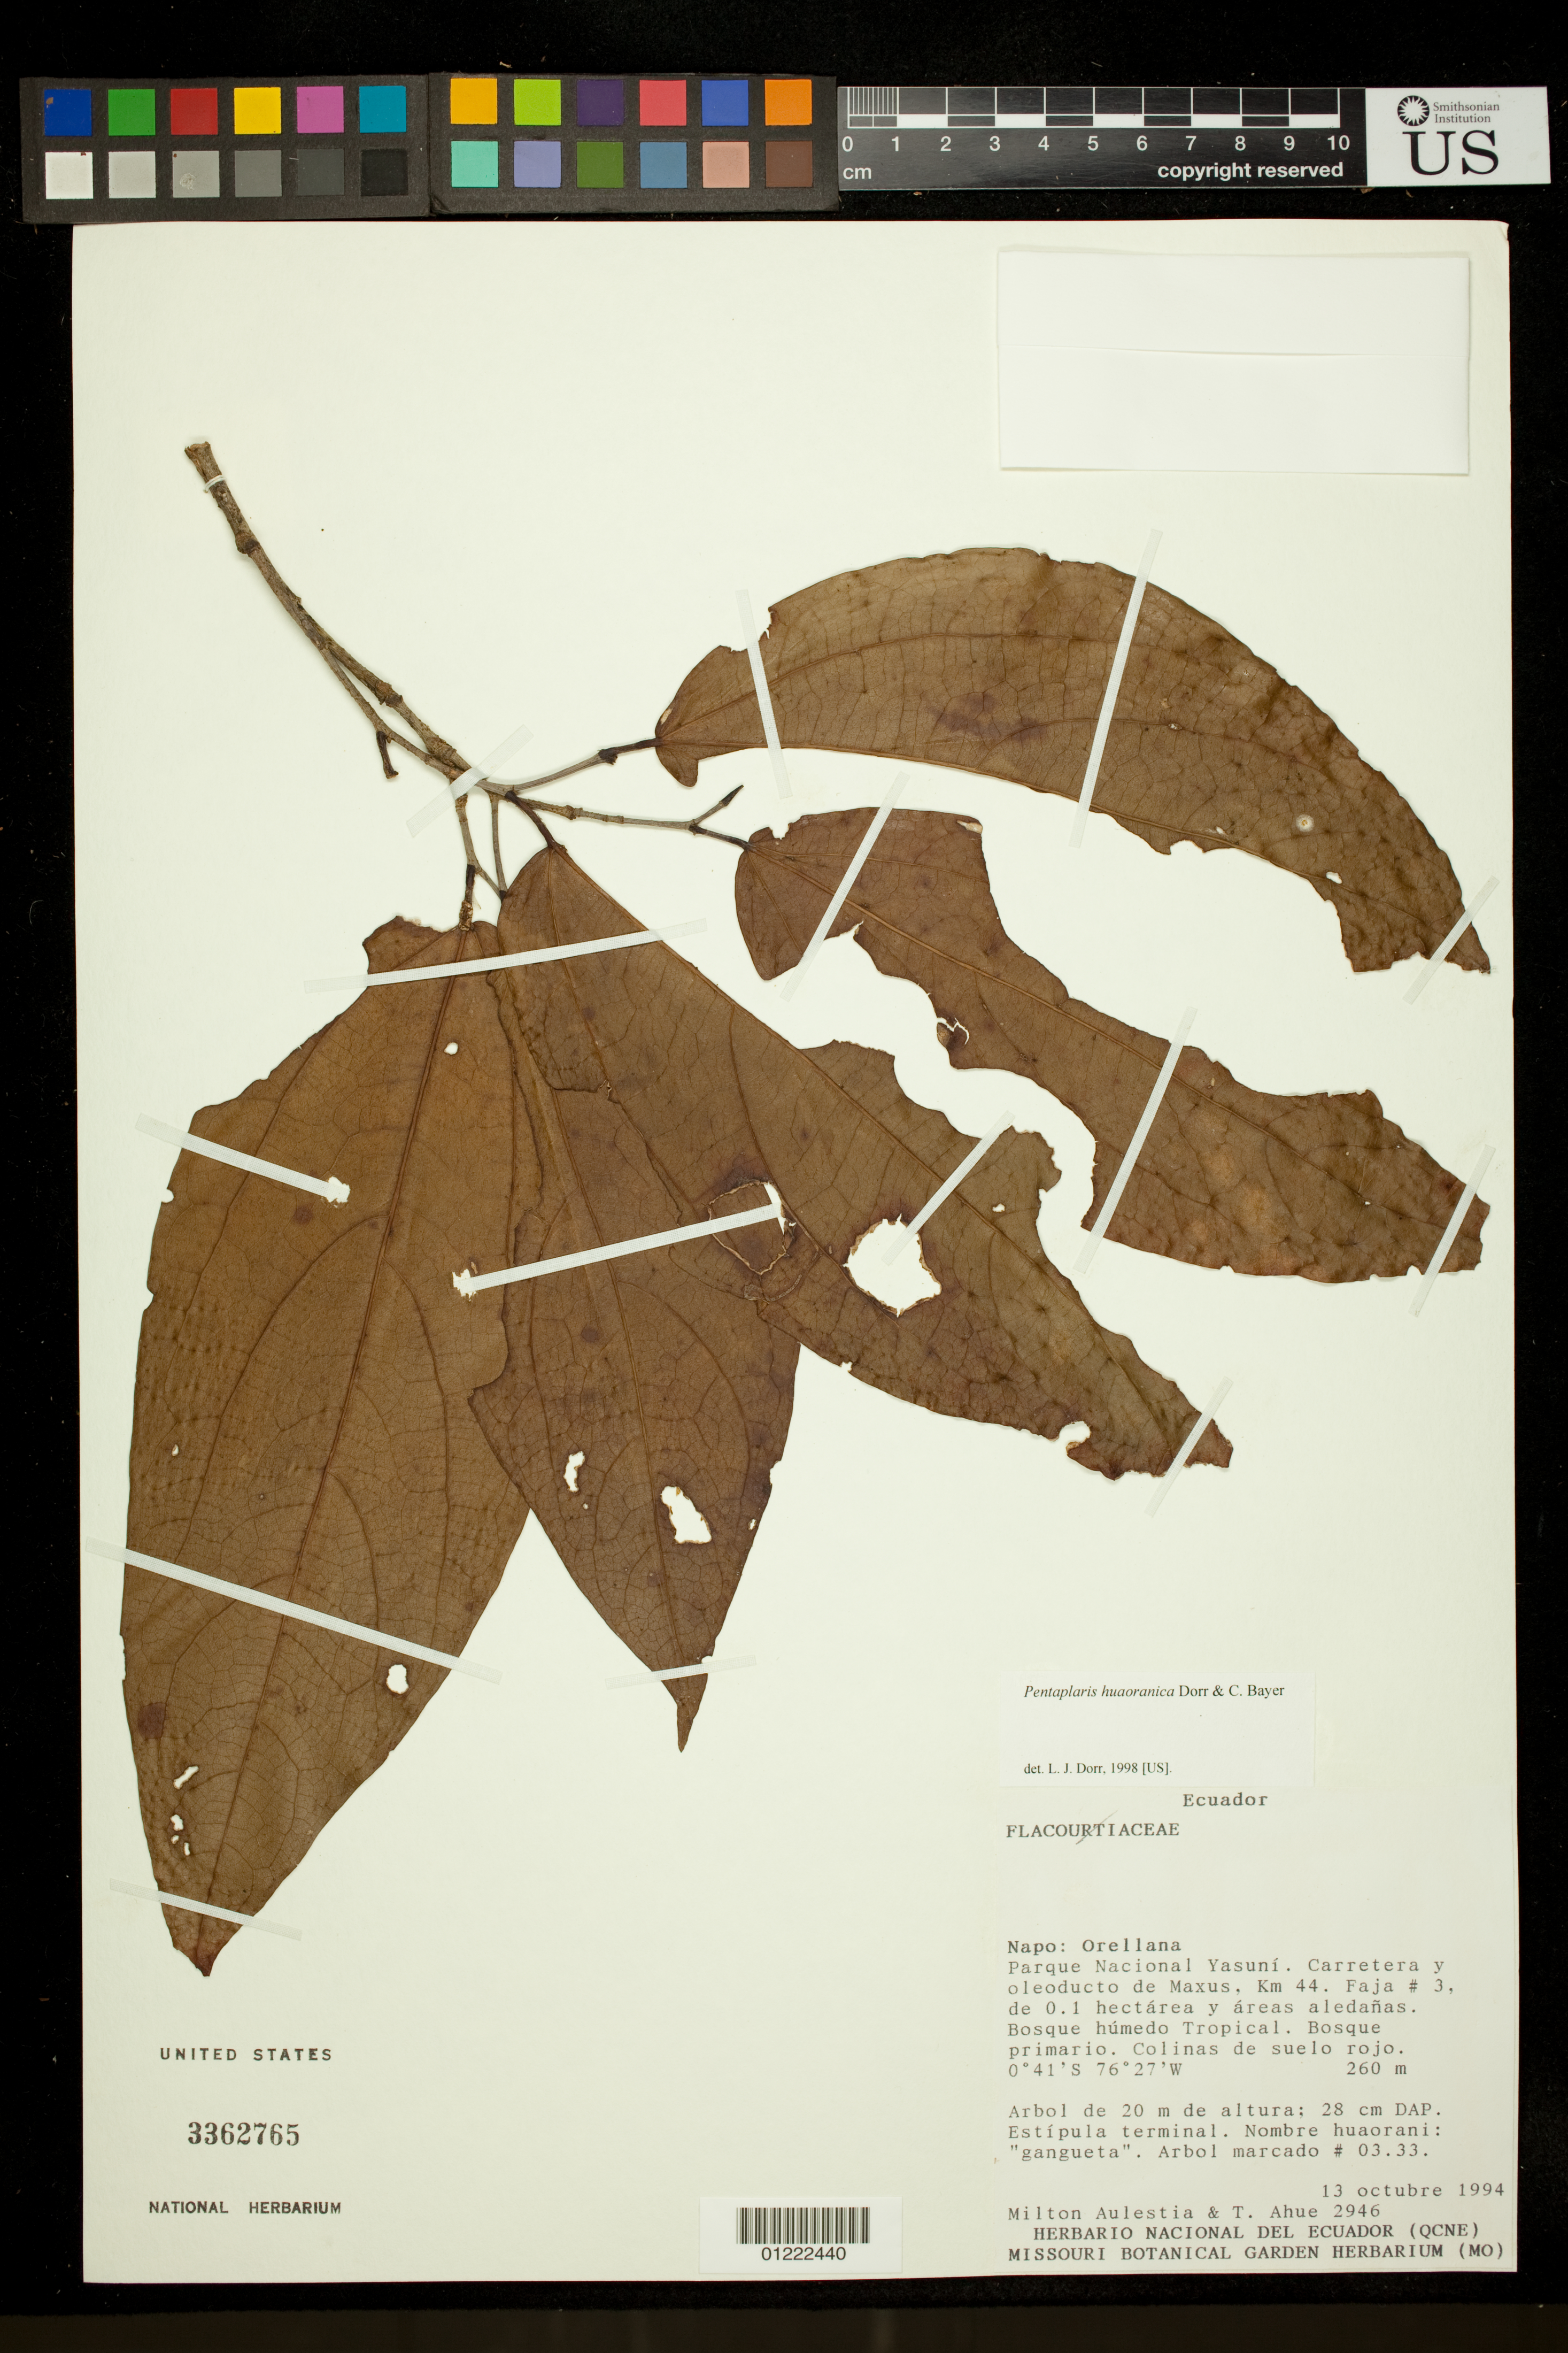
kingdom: Plantae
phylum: Tracheophyta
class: Magnoliopsida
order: Malvales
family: Malvaceae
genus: Pentaplaris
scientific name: Pentaplaris huaoranica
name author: Dorr & C. Bayer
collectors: M. Aulestia & T. Ahue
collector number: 2946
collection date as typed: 10/13/1994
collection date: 1994-10-13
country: Ecuador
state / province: Napo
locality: Parque Nacional Yasuní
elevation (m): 260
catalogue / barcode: US 3362765